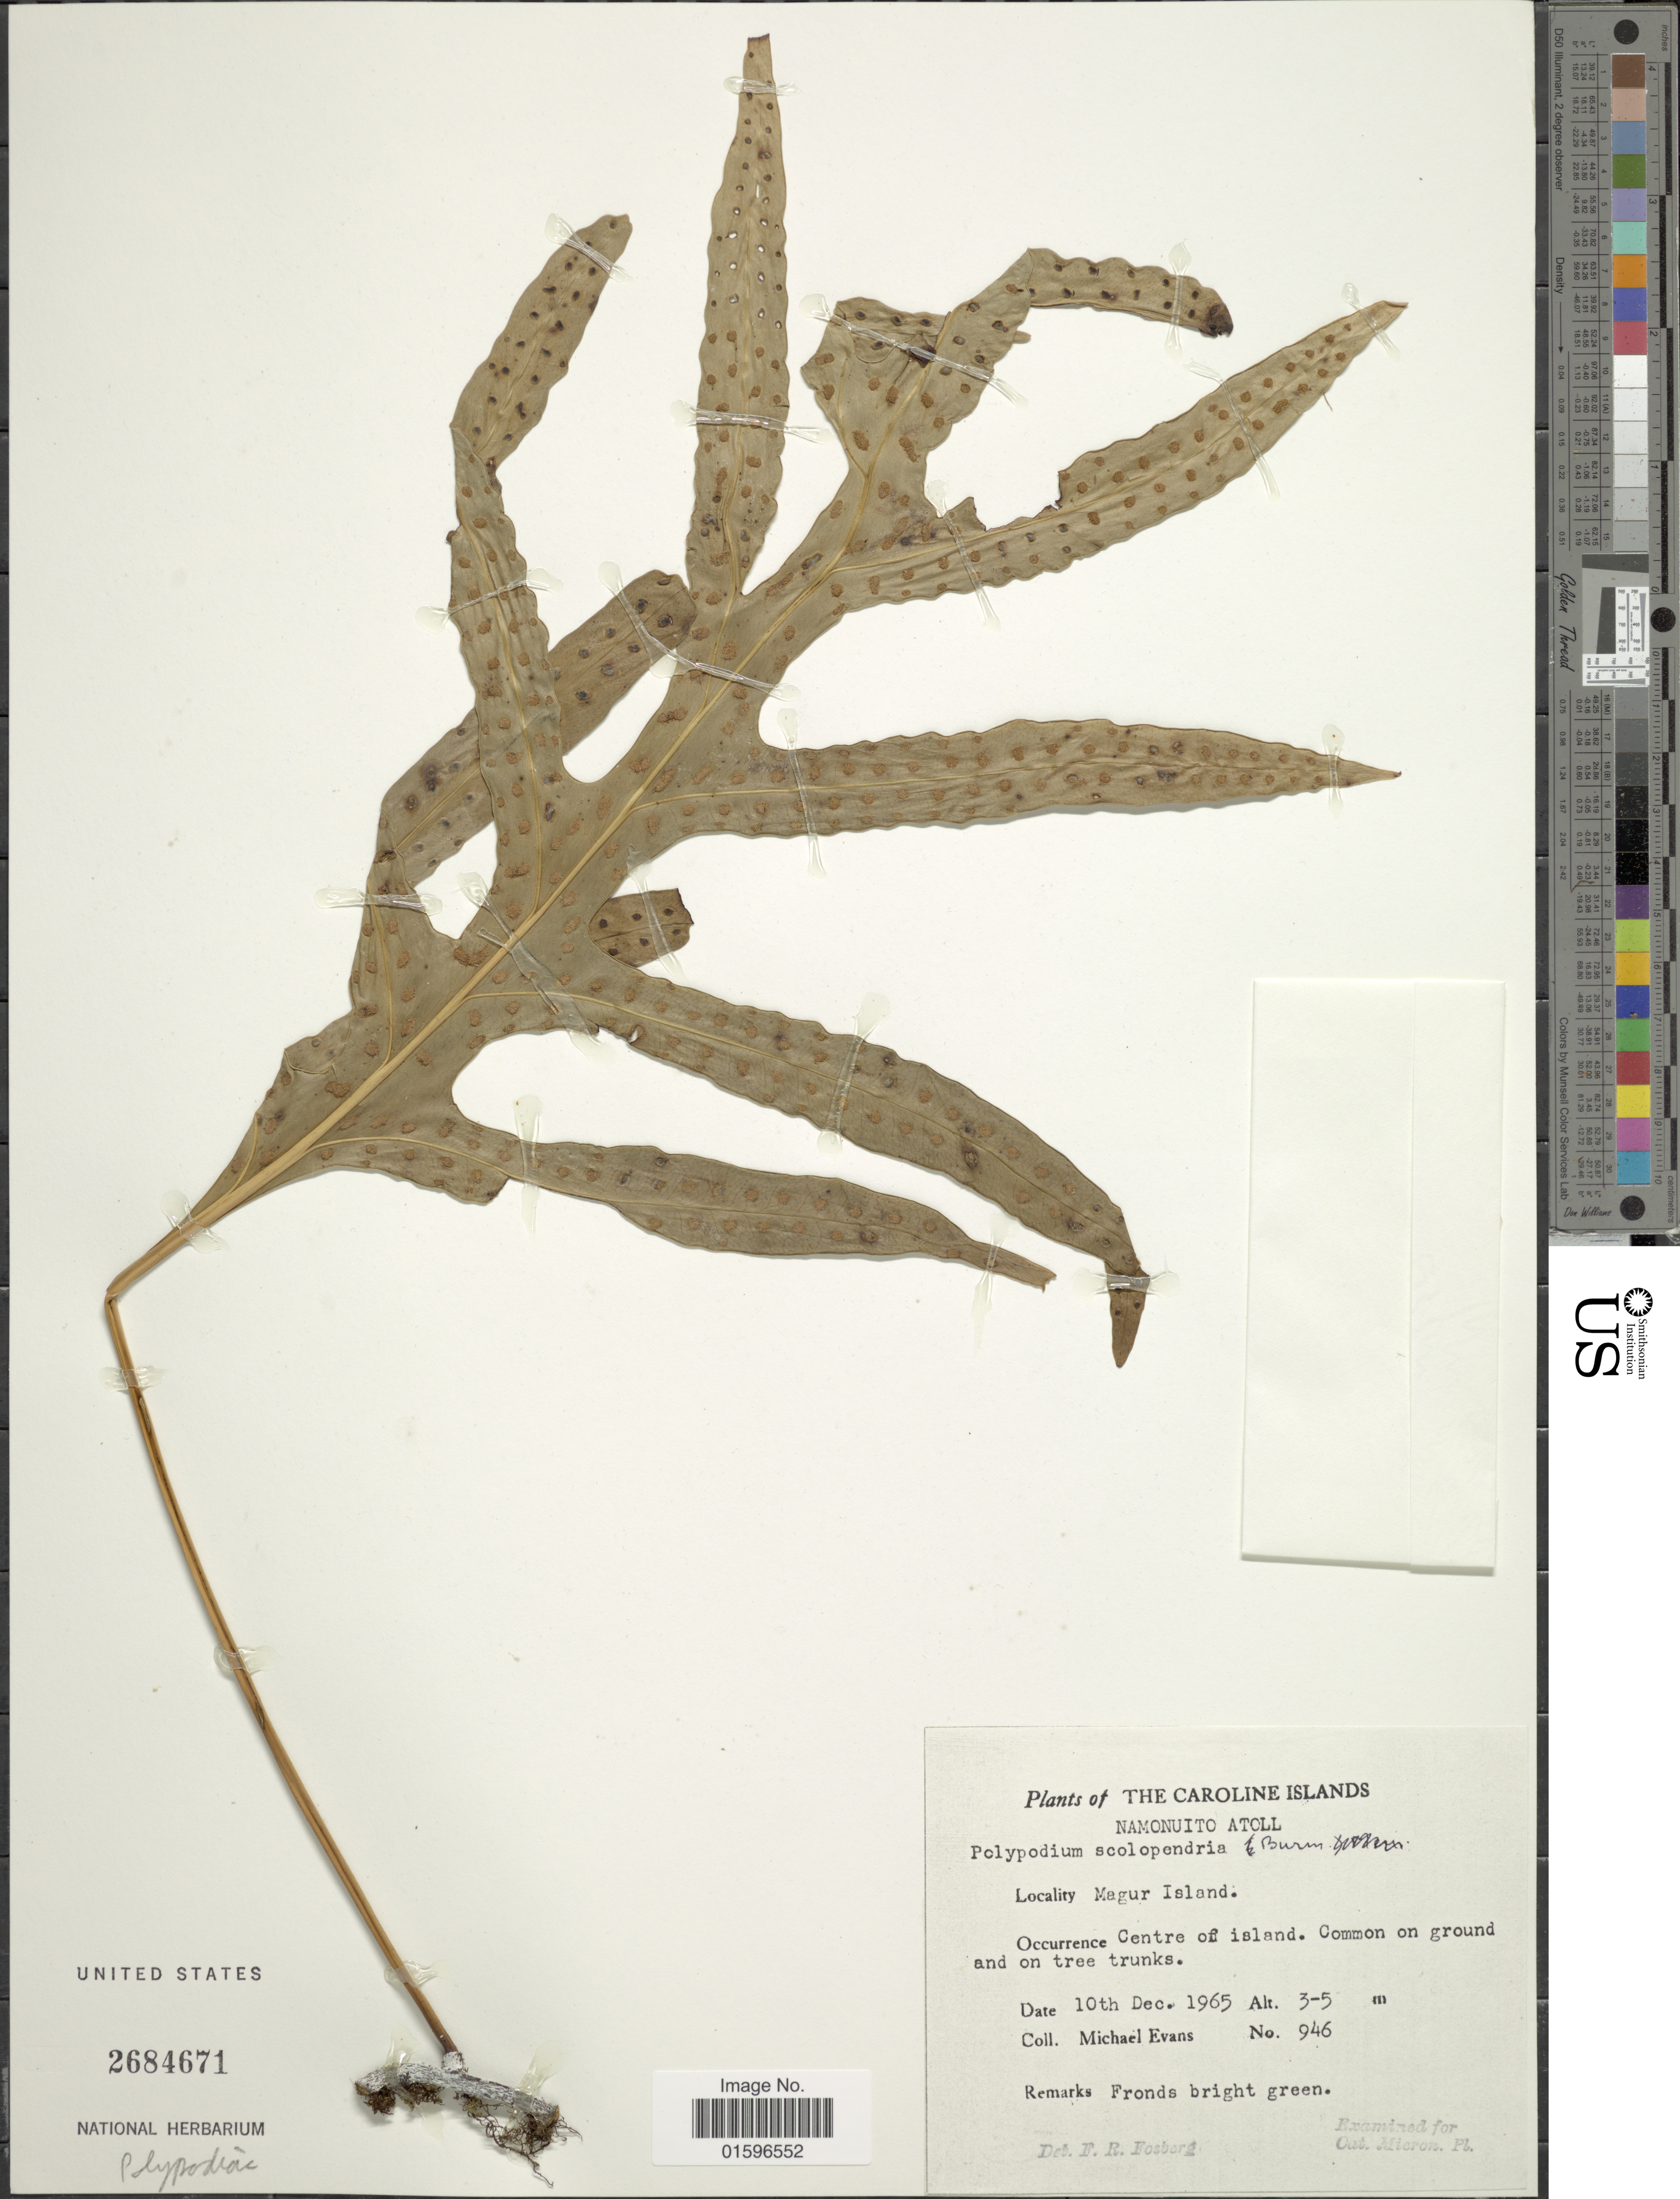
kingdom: Plantae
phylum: Tracheophyta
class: Polypodiopsida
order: Polypodiales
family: Polypodiaceae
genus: Polypodium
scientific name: Polypodium scolopendria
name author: Burm. f.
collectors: M. Evans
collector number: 946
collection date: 1965-12-10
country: Micronesia, Federated States of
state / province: Truk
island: Namonuito Atoll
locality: Caroline Islands, Namonuito Atoll, Magur Island, centre of island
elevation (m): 3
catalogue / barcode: US 2684671